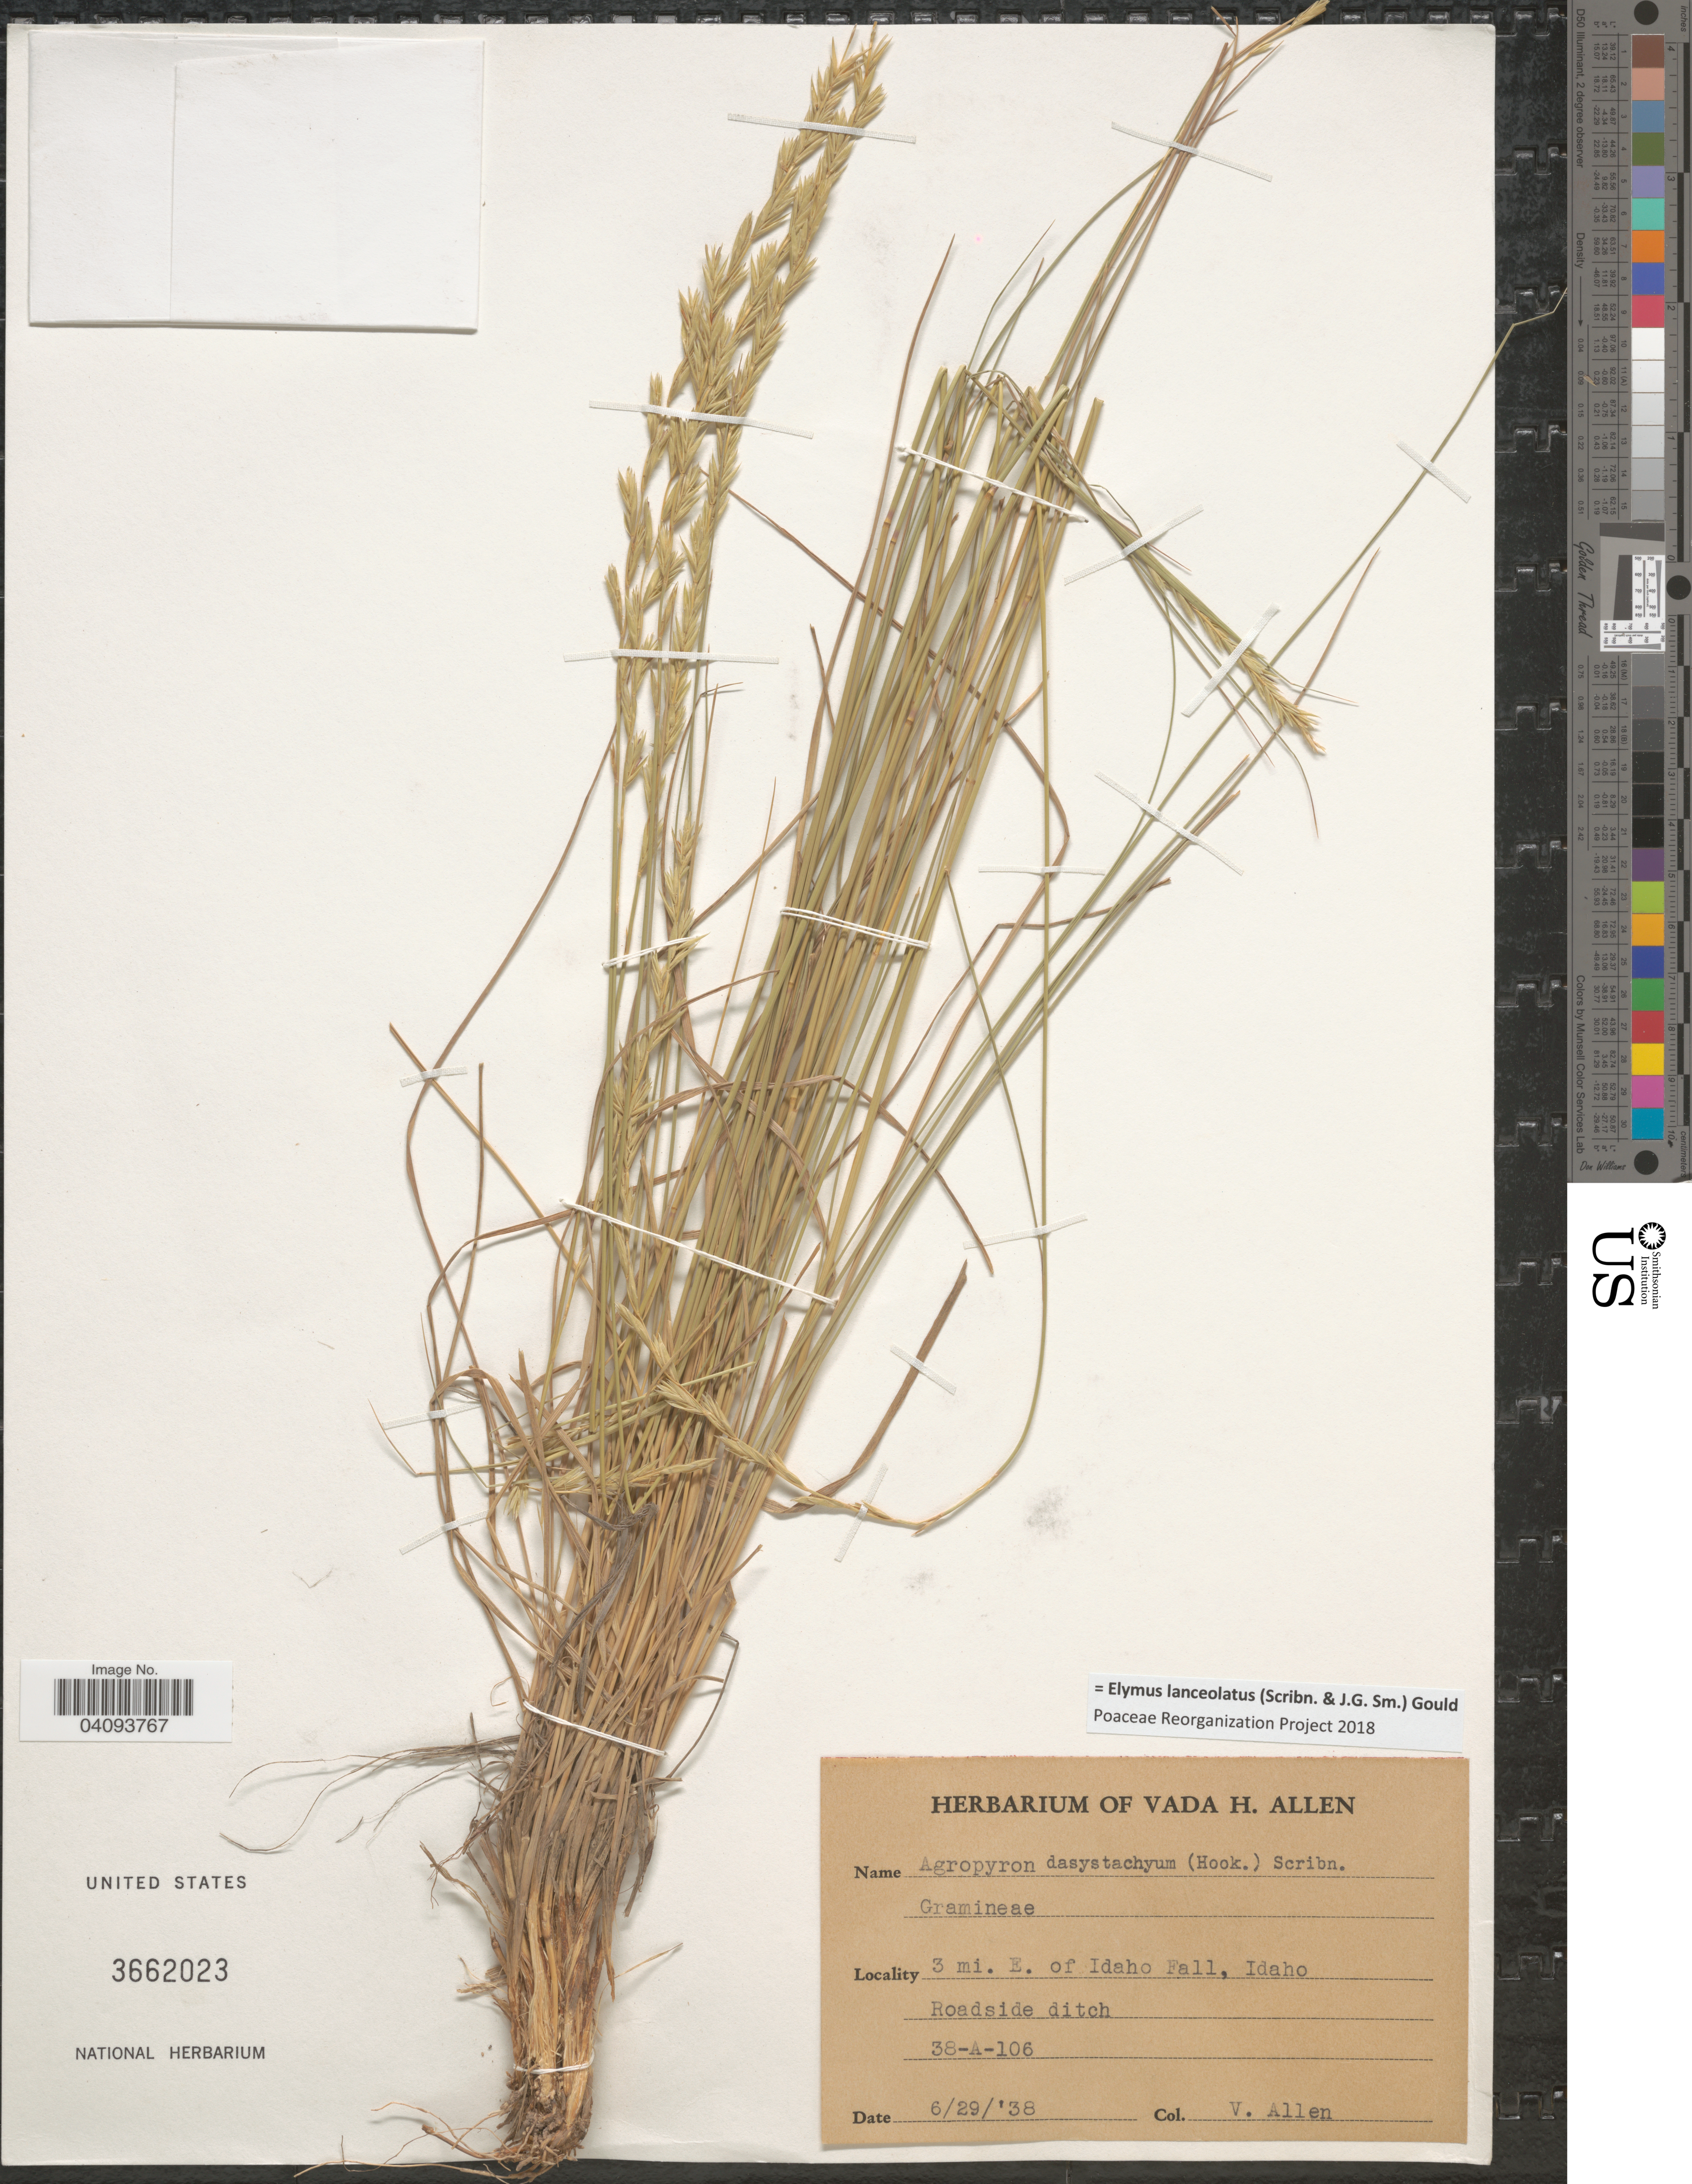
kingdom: Plantae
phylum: Tracheophyta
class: Liliopsida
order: Poales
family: Poaceae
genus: Elymus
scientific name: Elymus lanceolatus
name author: (Scribn. & J.G. Sm.) Gould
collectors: V. Allen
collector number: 38-A-106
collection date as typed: Transcribed d/m/y: 29/6/38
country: United States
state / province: Idaho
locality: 3 mi. E. of Idaho Fall.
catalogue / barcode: US 3662023